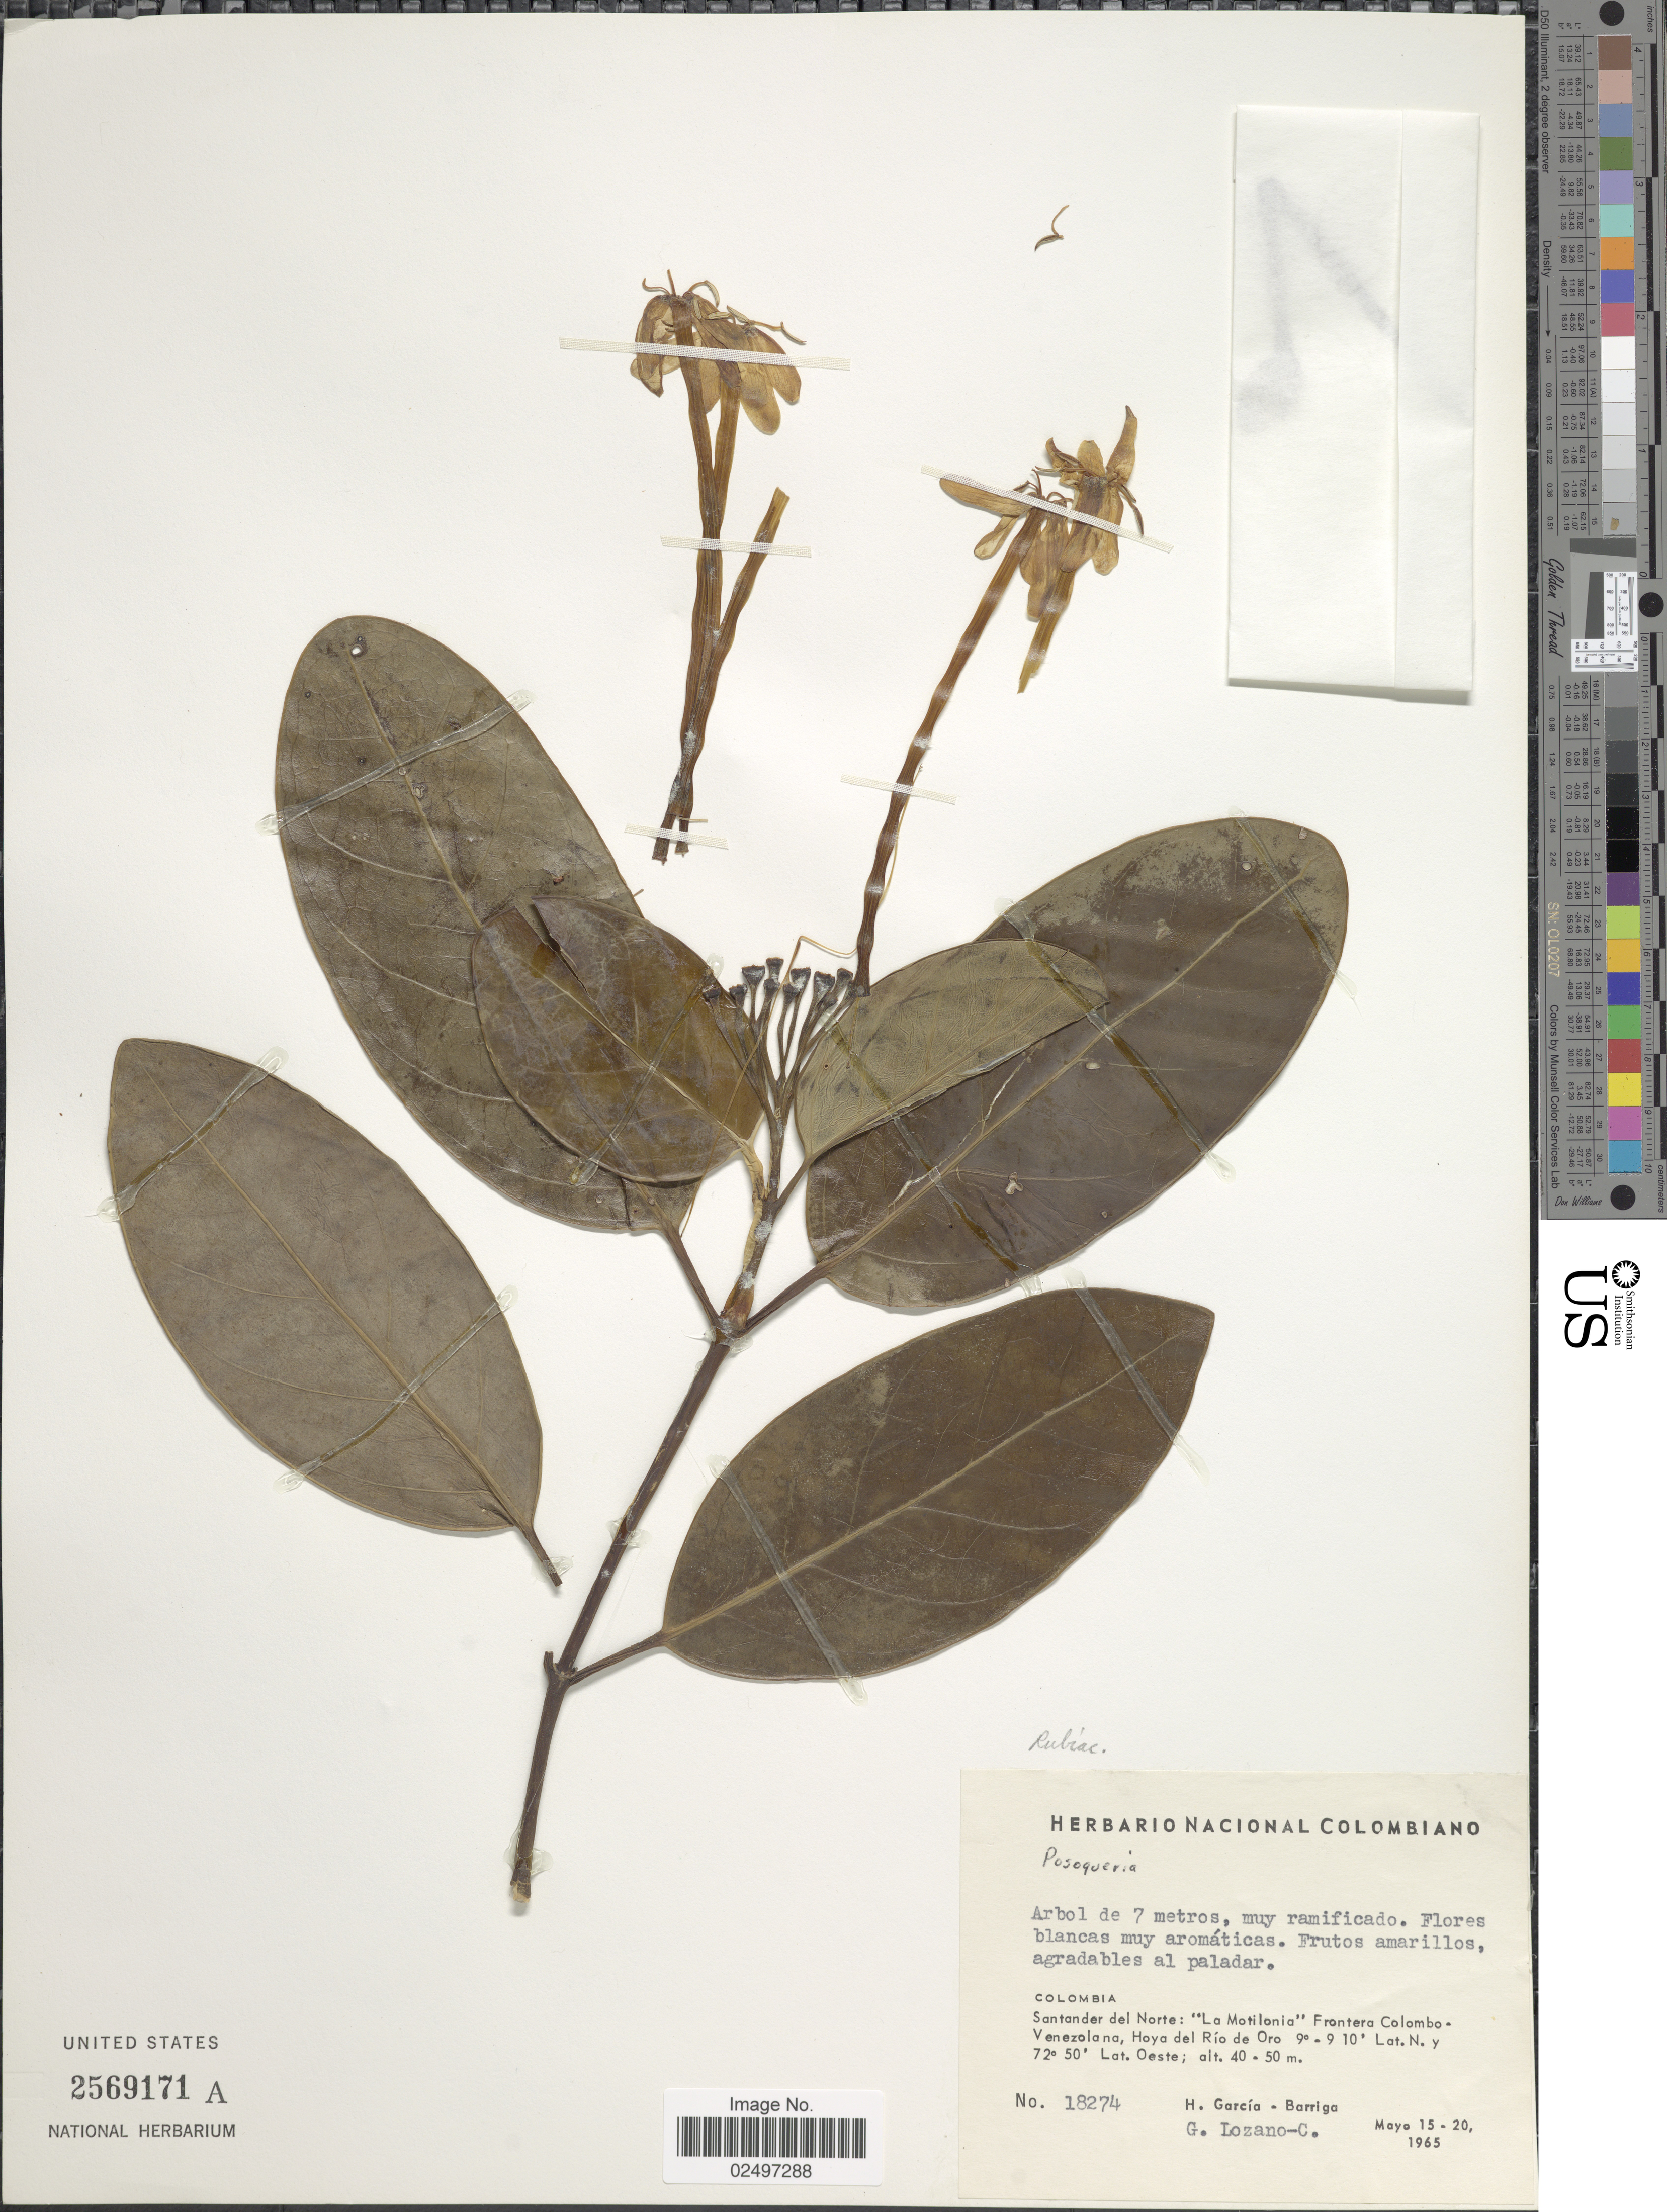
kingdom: Plantae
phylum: Tracheophyta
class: Magnoliopsida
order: Gentianales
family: Rubiaceae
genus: Posoqueria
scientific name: Posoqueria sp.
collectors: H. García Barriga & G. Lozano-Contreras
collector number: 18274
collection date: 1965-05-15/1965-05-20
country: Colombia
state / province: Norte de Santander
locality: Santander del Norte: La Motilonia, Frontera Colombo Venezolana, Hoya del Rio de Oro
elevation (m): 40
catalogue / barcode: US 2569171A